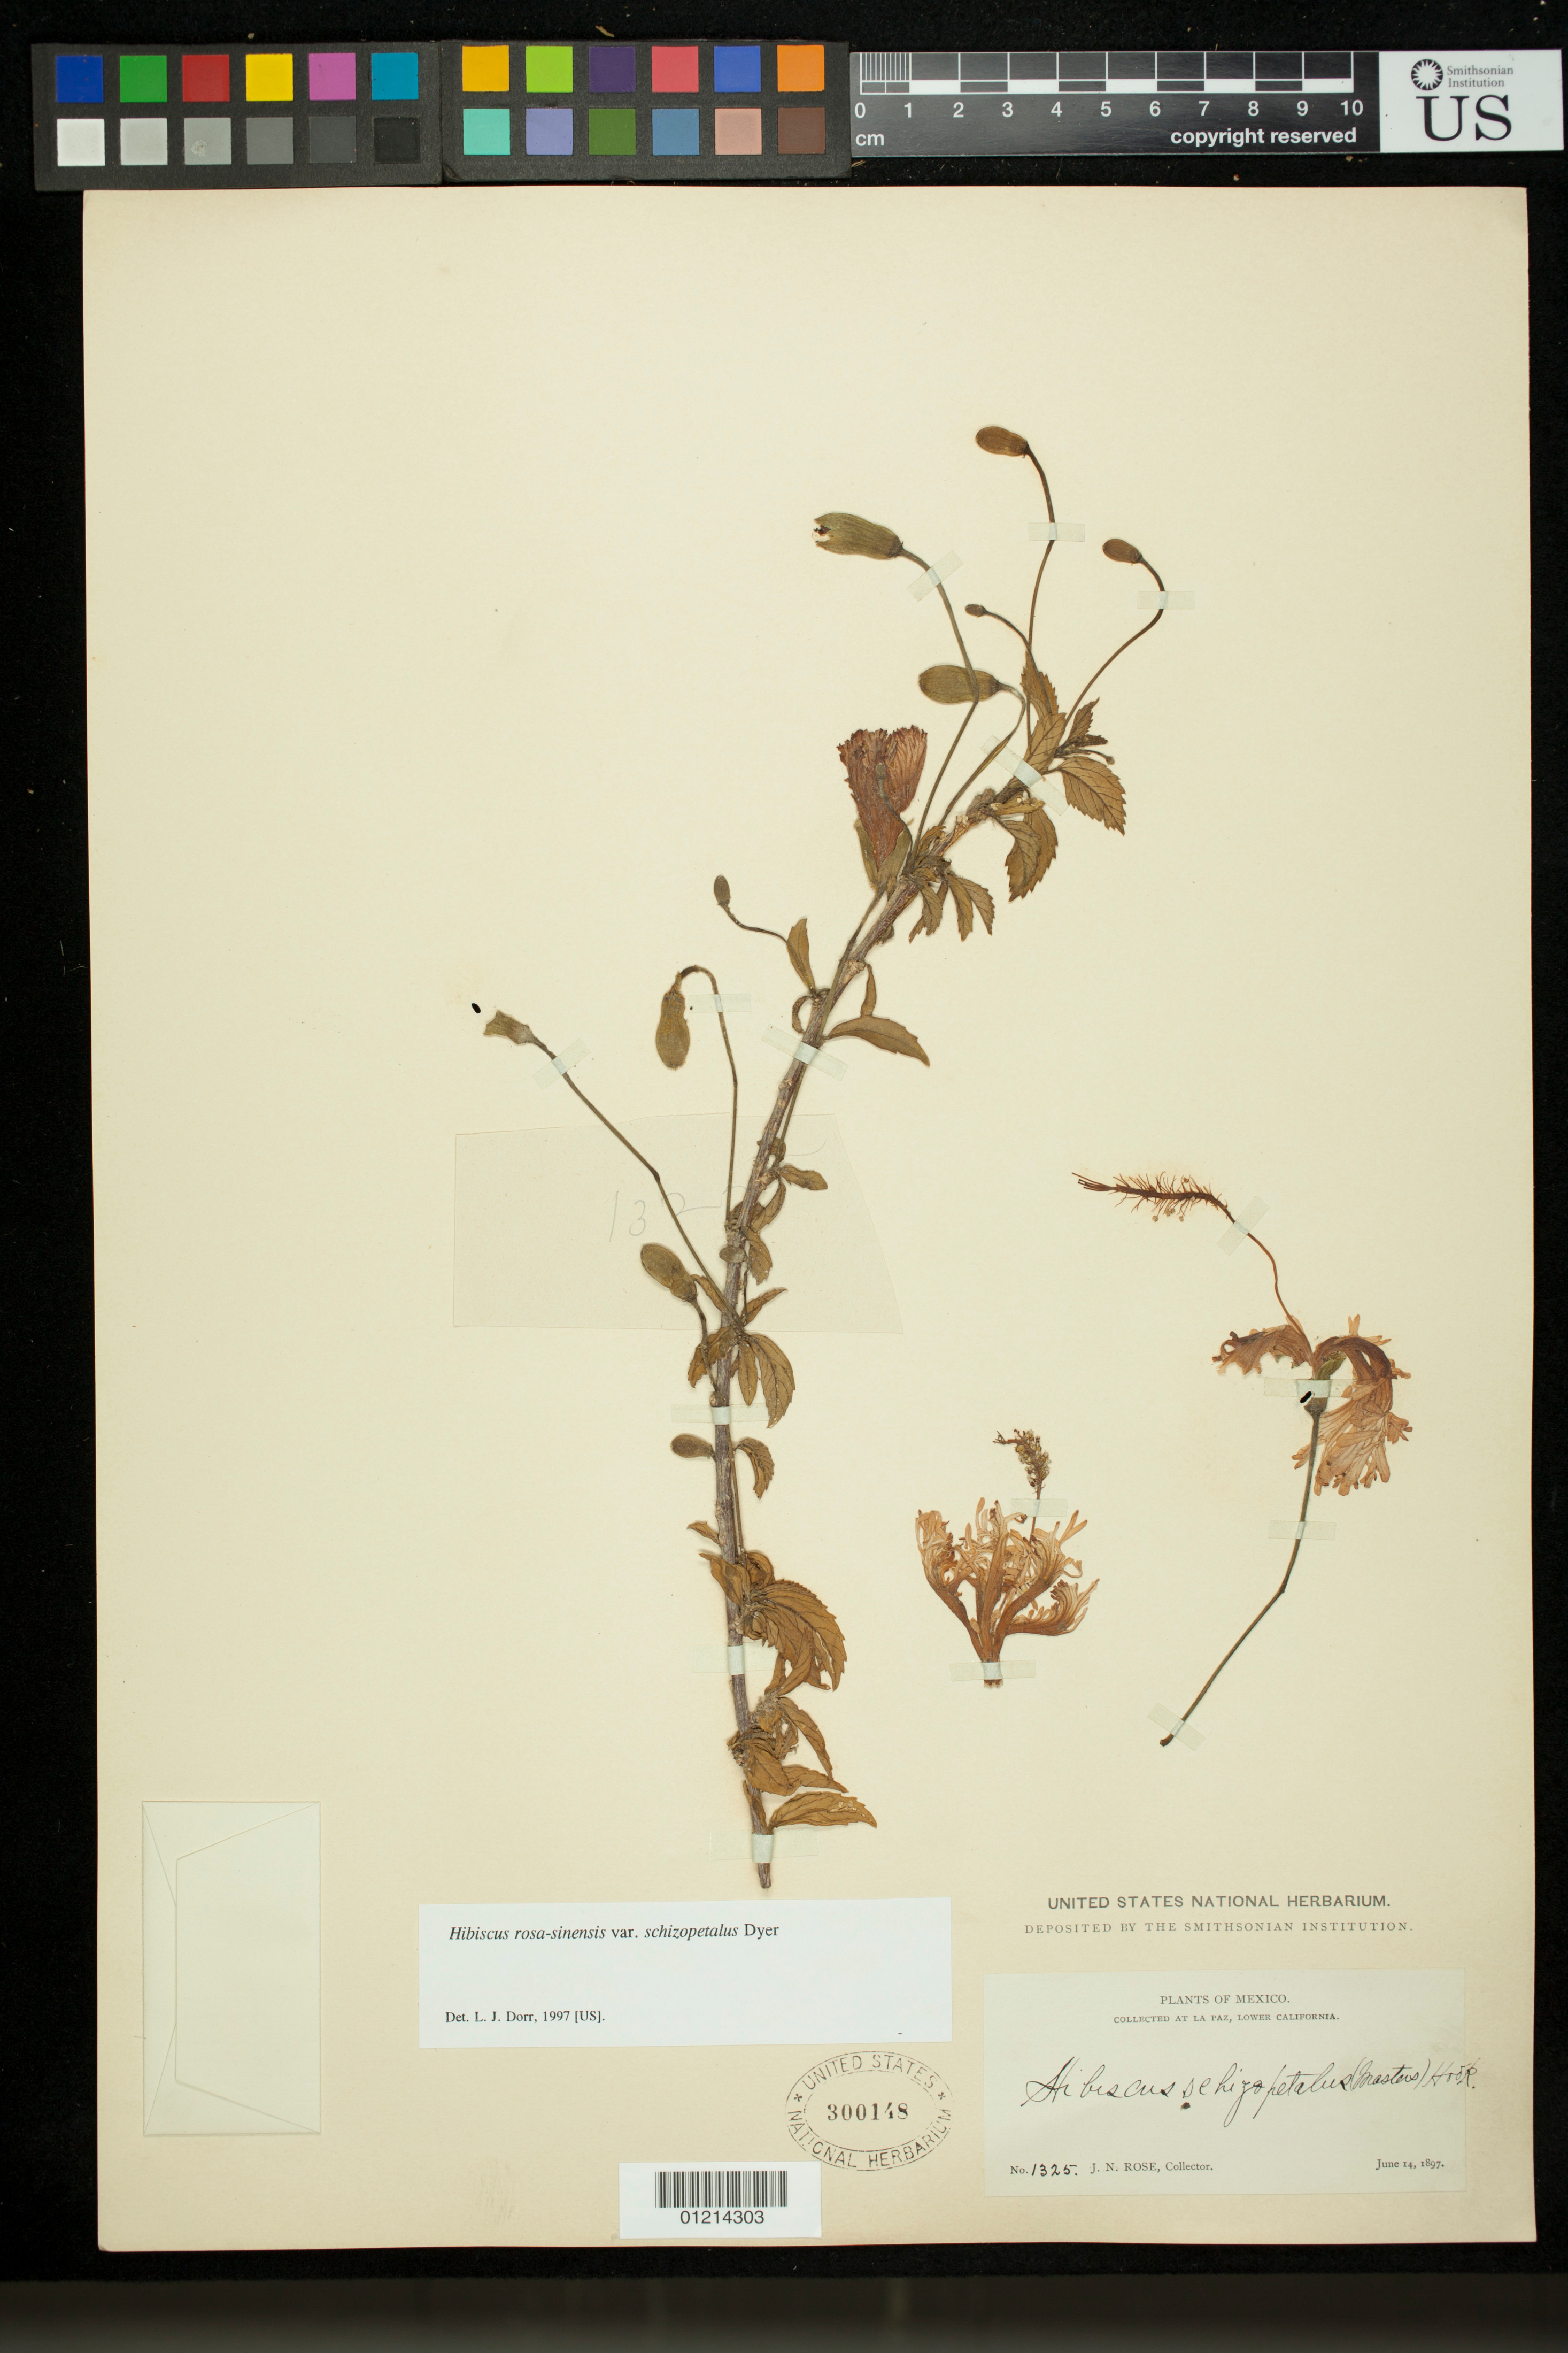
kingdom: Plantae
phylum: Tracheophyta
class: Magnoliopsida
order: Malvales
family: Malvaceae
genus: Hibiscus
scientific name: Hibiscus rosa-sinensis var. schizopetalus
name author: Dyer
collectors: J. N. Rose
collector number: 1325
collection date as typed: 1897-06-14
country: Mexico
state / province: Baja California Sur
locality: La Paz, Lower California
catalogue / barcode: US 300148